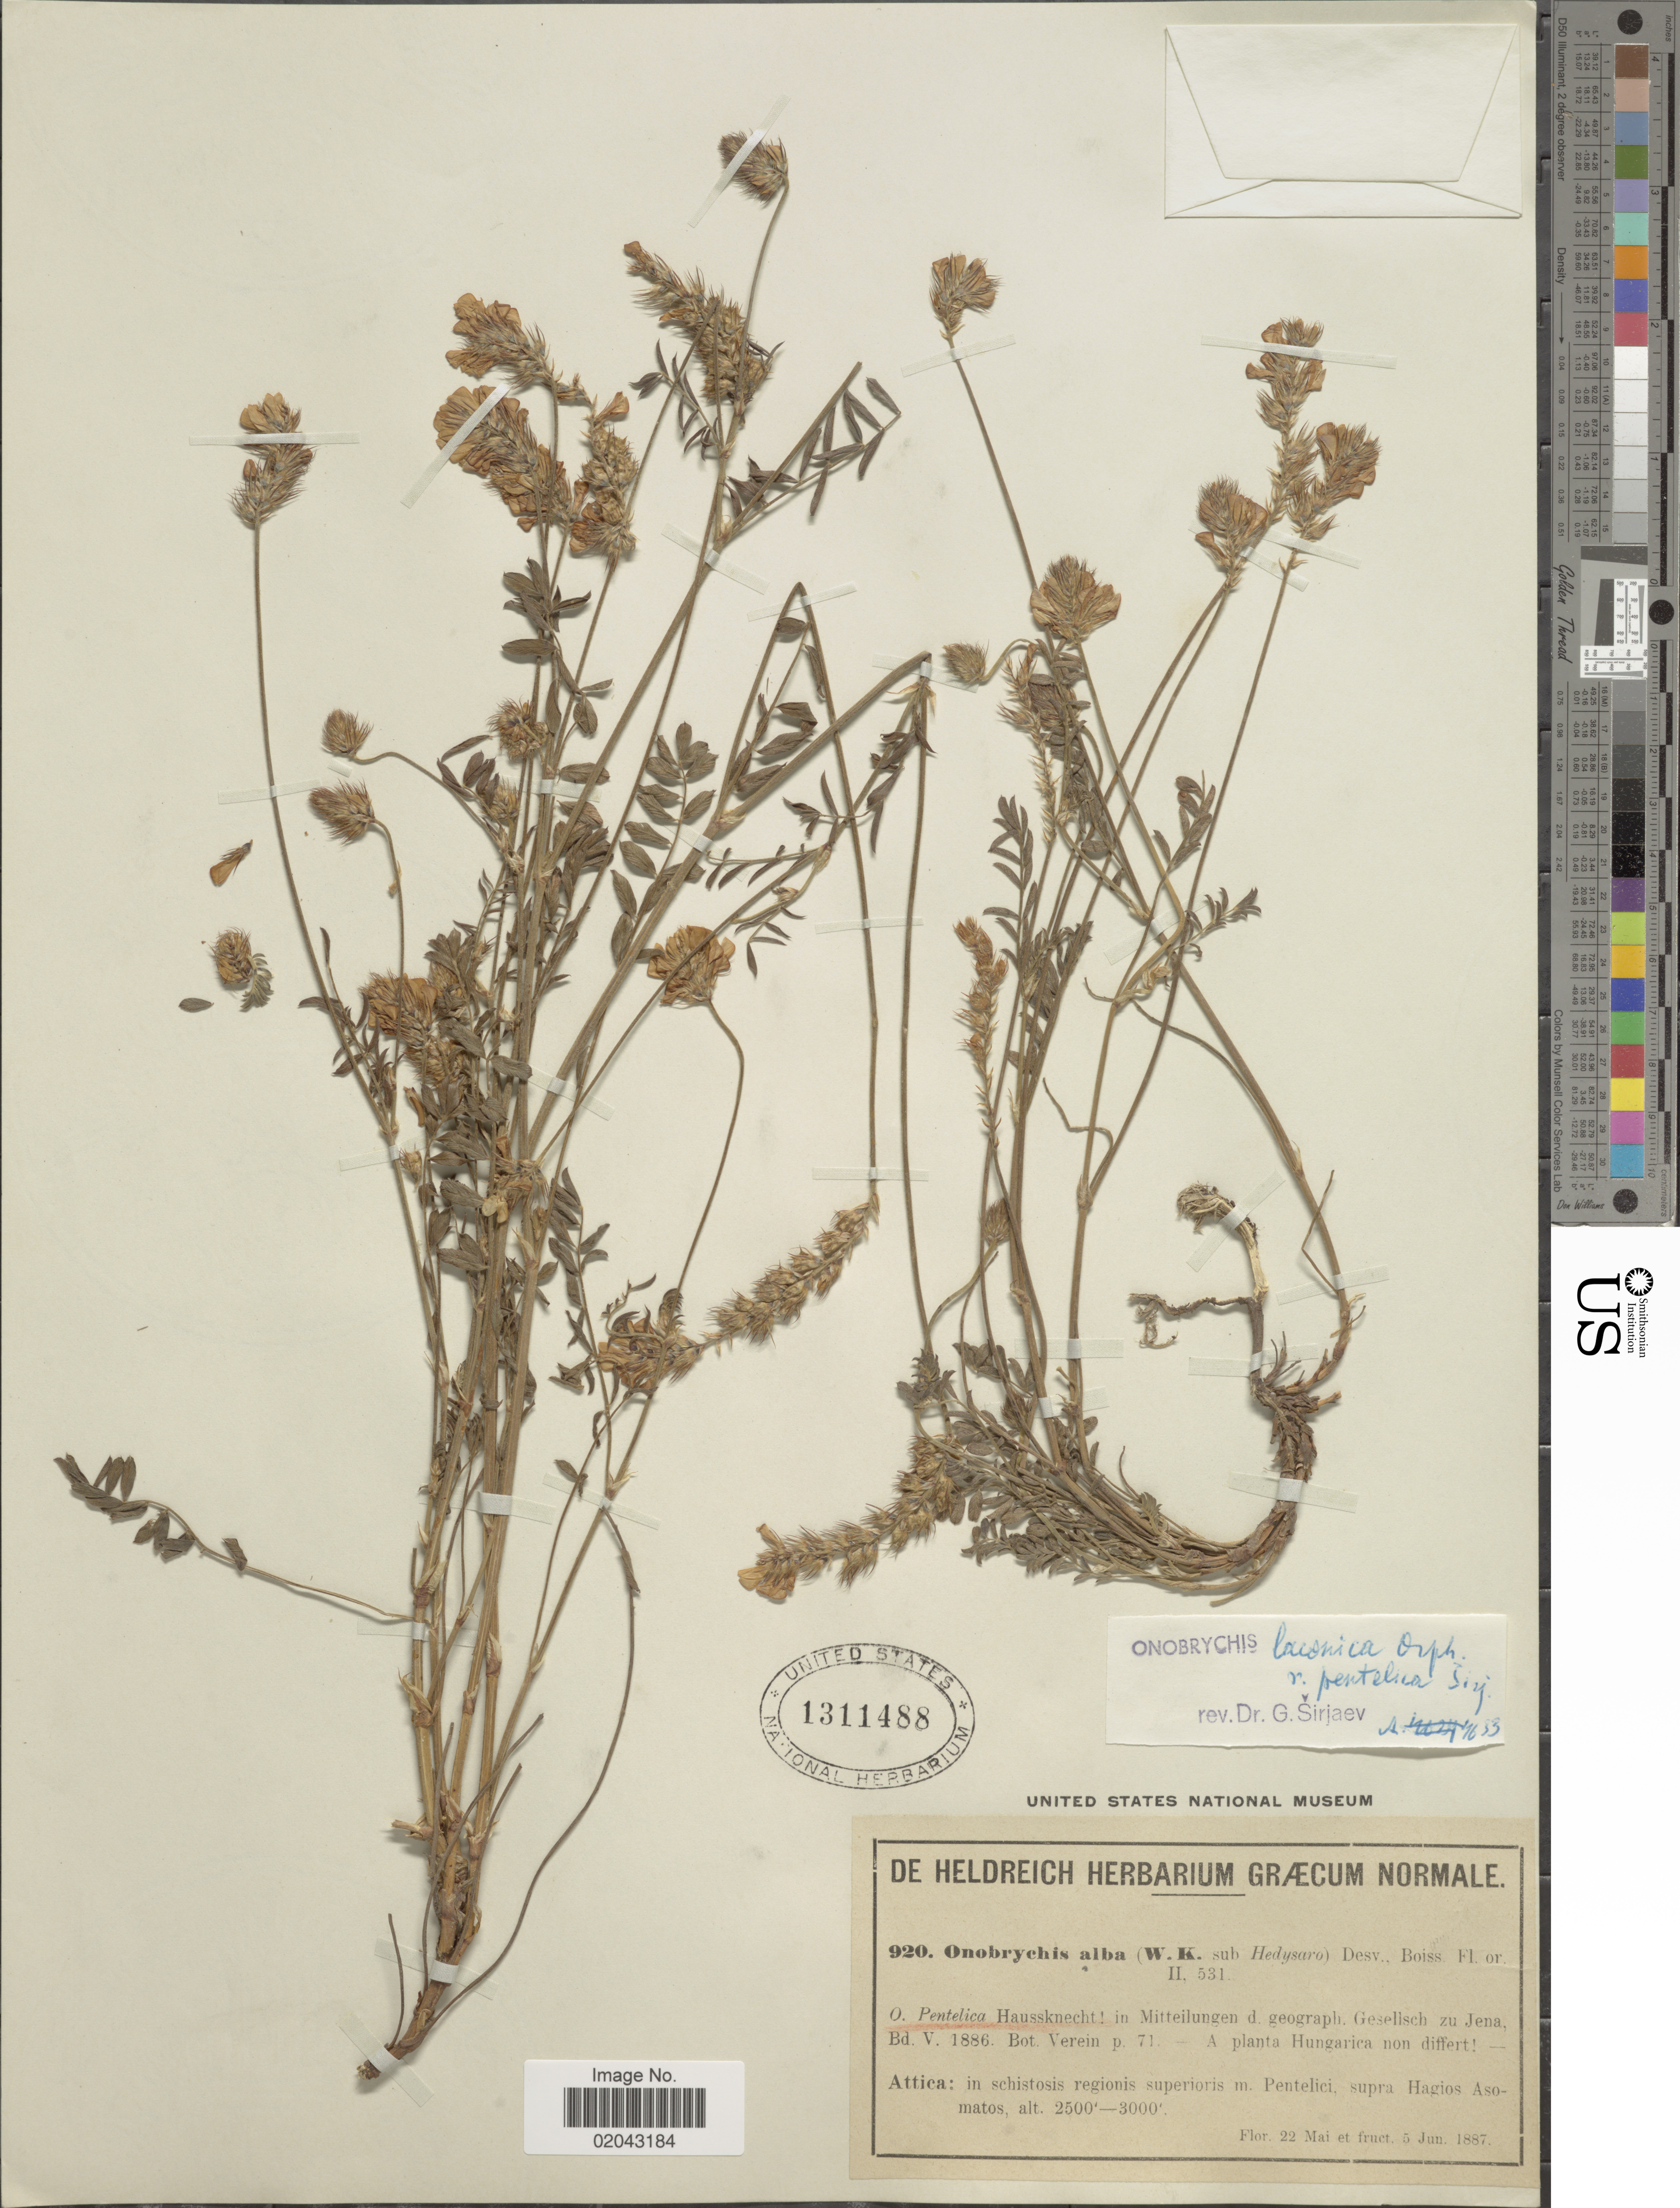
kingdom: Plantae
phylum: Tracheophyta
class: Magnoliopsida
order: Fabales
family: Fabaceae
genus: Onobrychis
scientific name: Onobrychis laconica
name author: Boiss.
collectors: -. De Heldreich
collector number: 920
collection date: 1887-05-22/1887-06-05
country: Greece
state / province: Attica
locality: Attica: in schistosis regionis superioris m. Pentelici, supra Hagios Aso-matos.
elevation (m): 762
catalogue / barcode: US 1311488